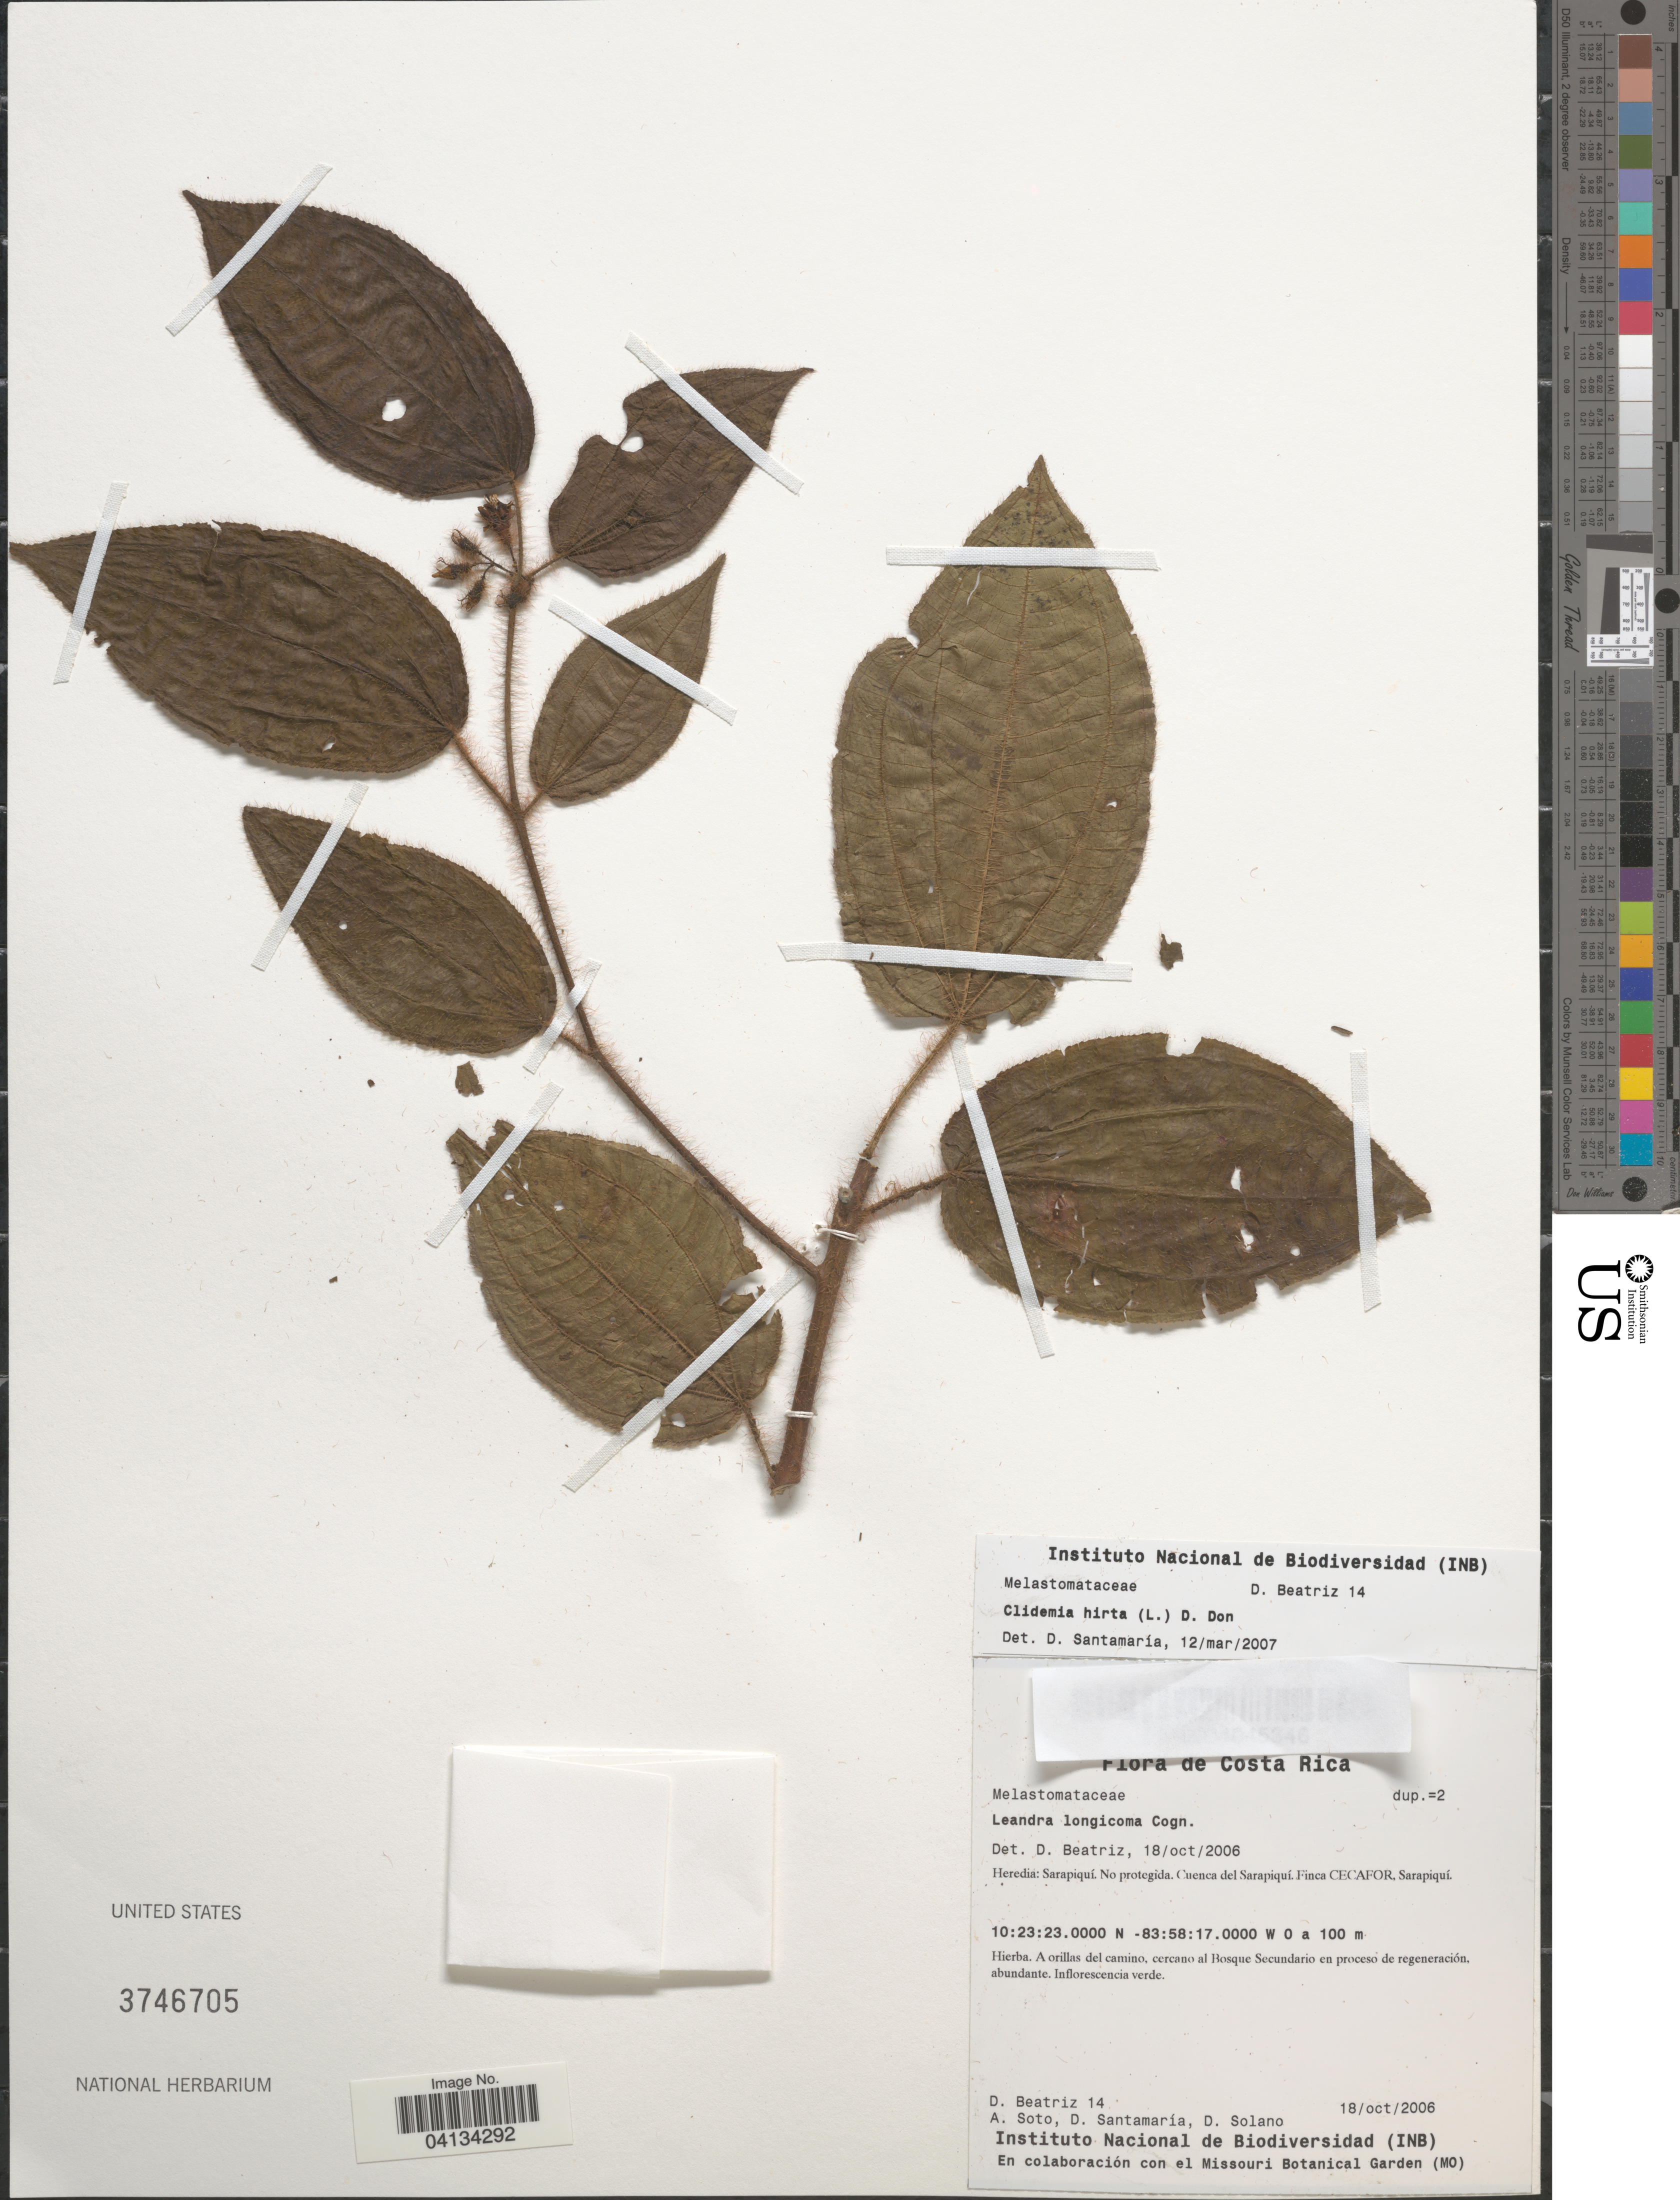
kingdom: Plantae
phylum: Tracheophyta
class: Magnoliopsida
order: Myrtales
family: Melastomataceae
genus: Clidemia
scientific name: Clidemia hirta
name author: (L.) D. Don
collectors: D. Beatriz, A. Soto, D. Santamaria & D. Solano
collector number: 14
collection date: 2006-10-18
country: Costa Rica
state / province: Heredia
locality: Sarapiquí. No protegida. Cuenca del Sarapiquí. Finca CECAFOR, Sarapiquí.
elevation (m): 0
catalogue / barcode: US 3746705